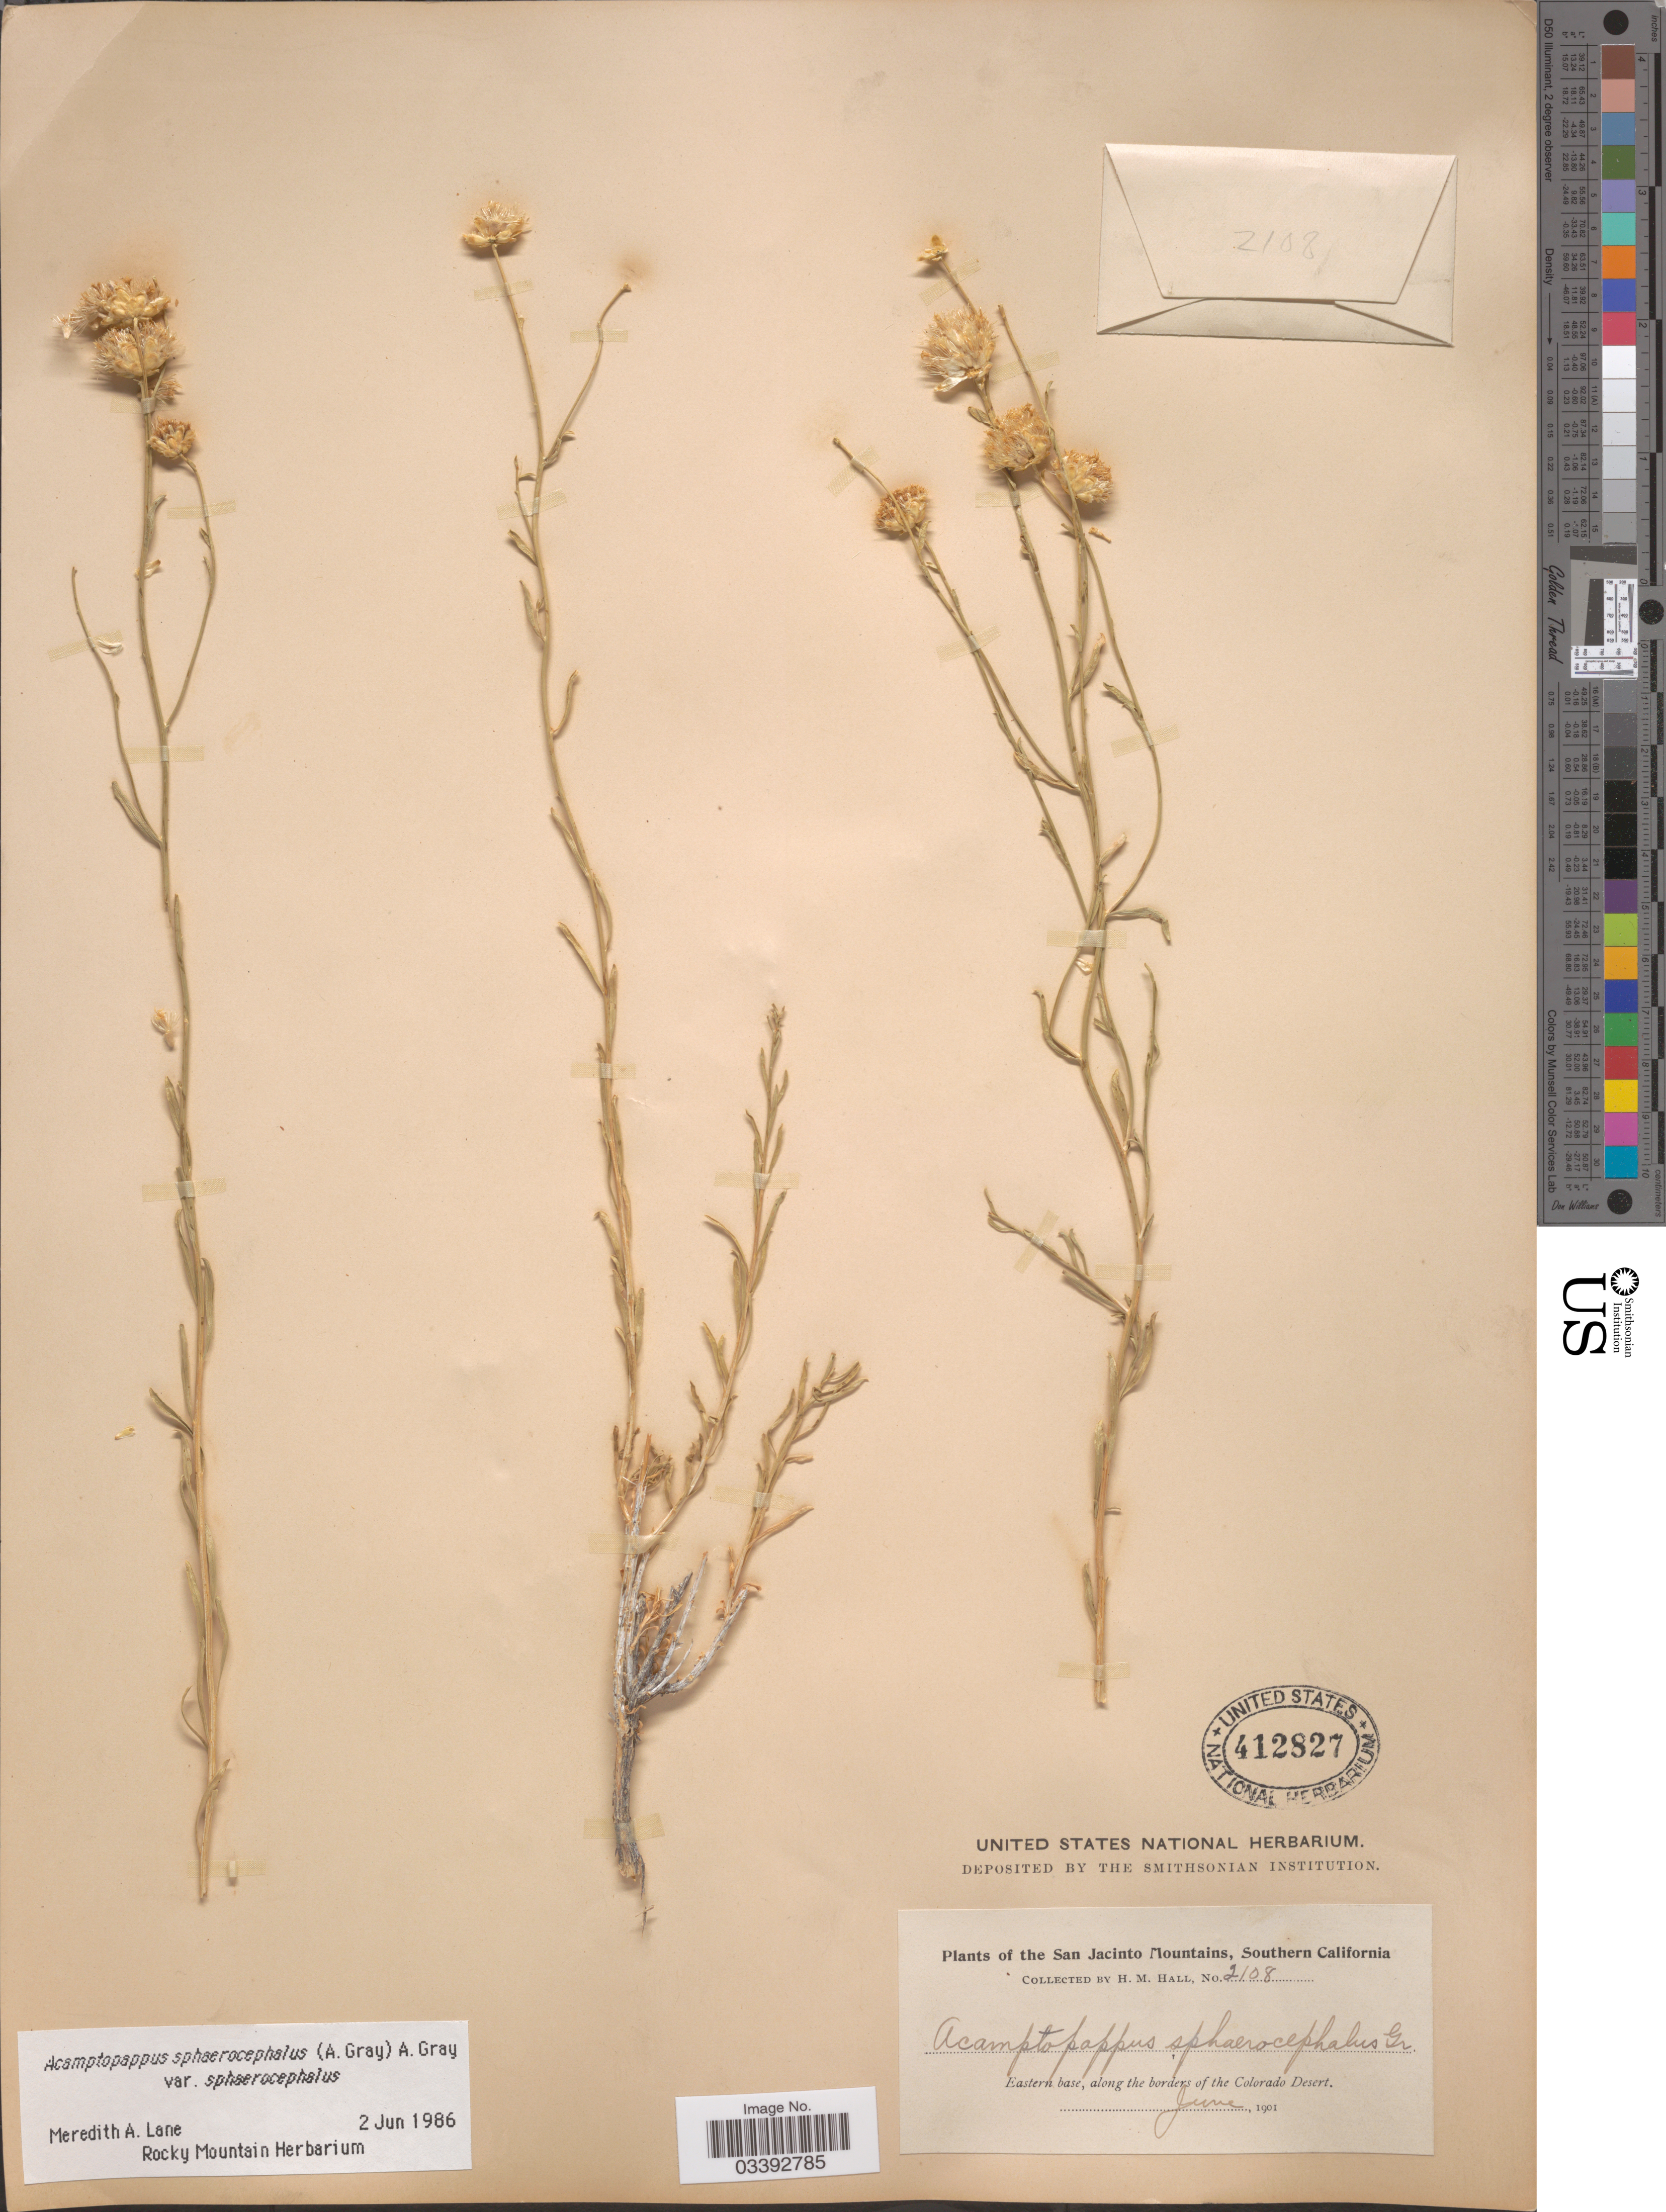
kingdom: Plantae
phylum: Tracheophyta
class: Magnoliopsida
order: Asterales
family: Asteraceae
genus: Acamptopappus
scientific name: Acamptopappus sphaerocephalus var. sphaerocephalus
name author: A. Gray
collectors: H. M. Hall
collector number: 2108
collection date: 1901-06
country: United States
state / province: California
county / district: Riverside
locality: The San Jacinto Mountains, Southern California. Eastern base, along the borders of the Colorado Desert.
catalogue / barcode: US 412827